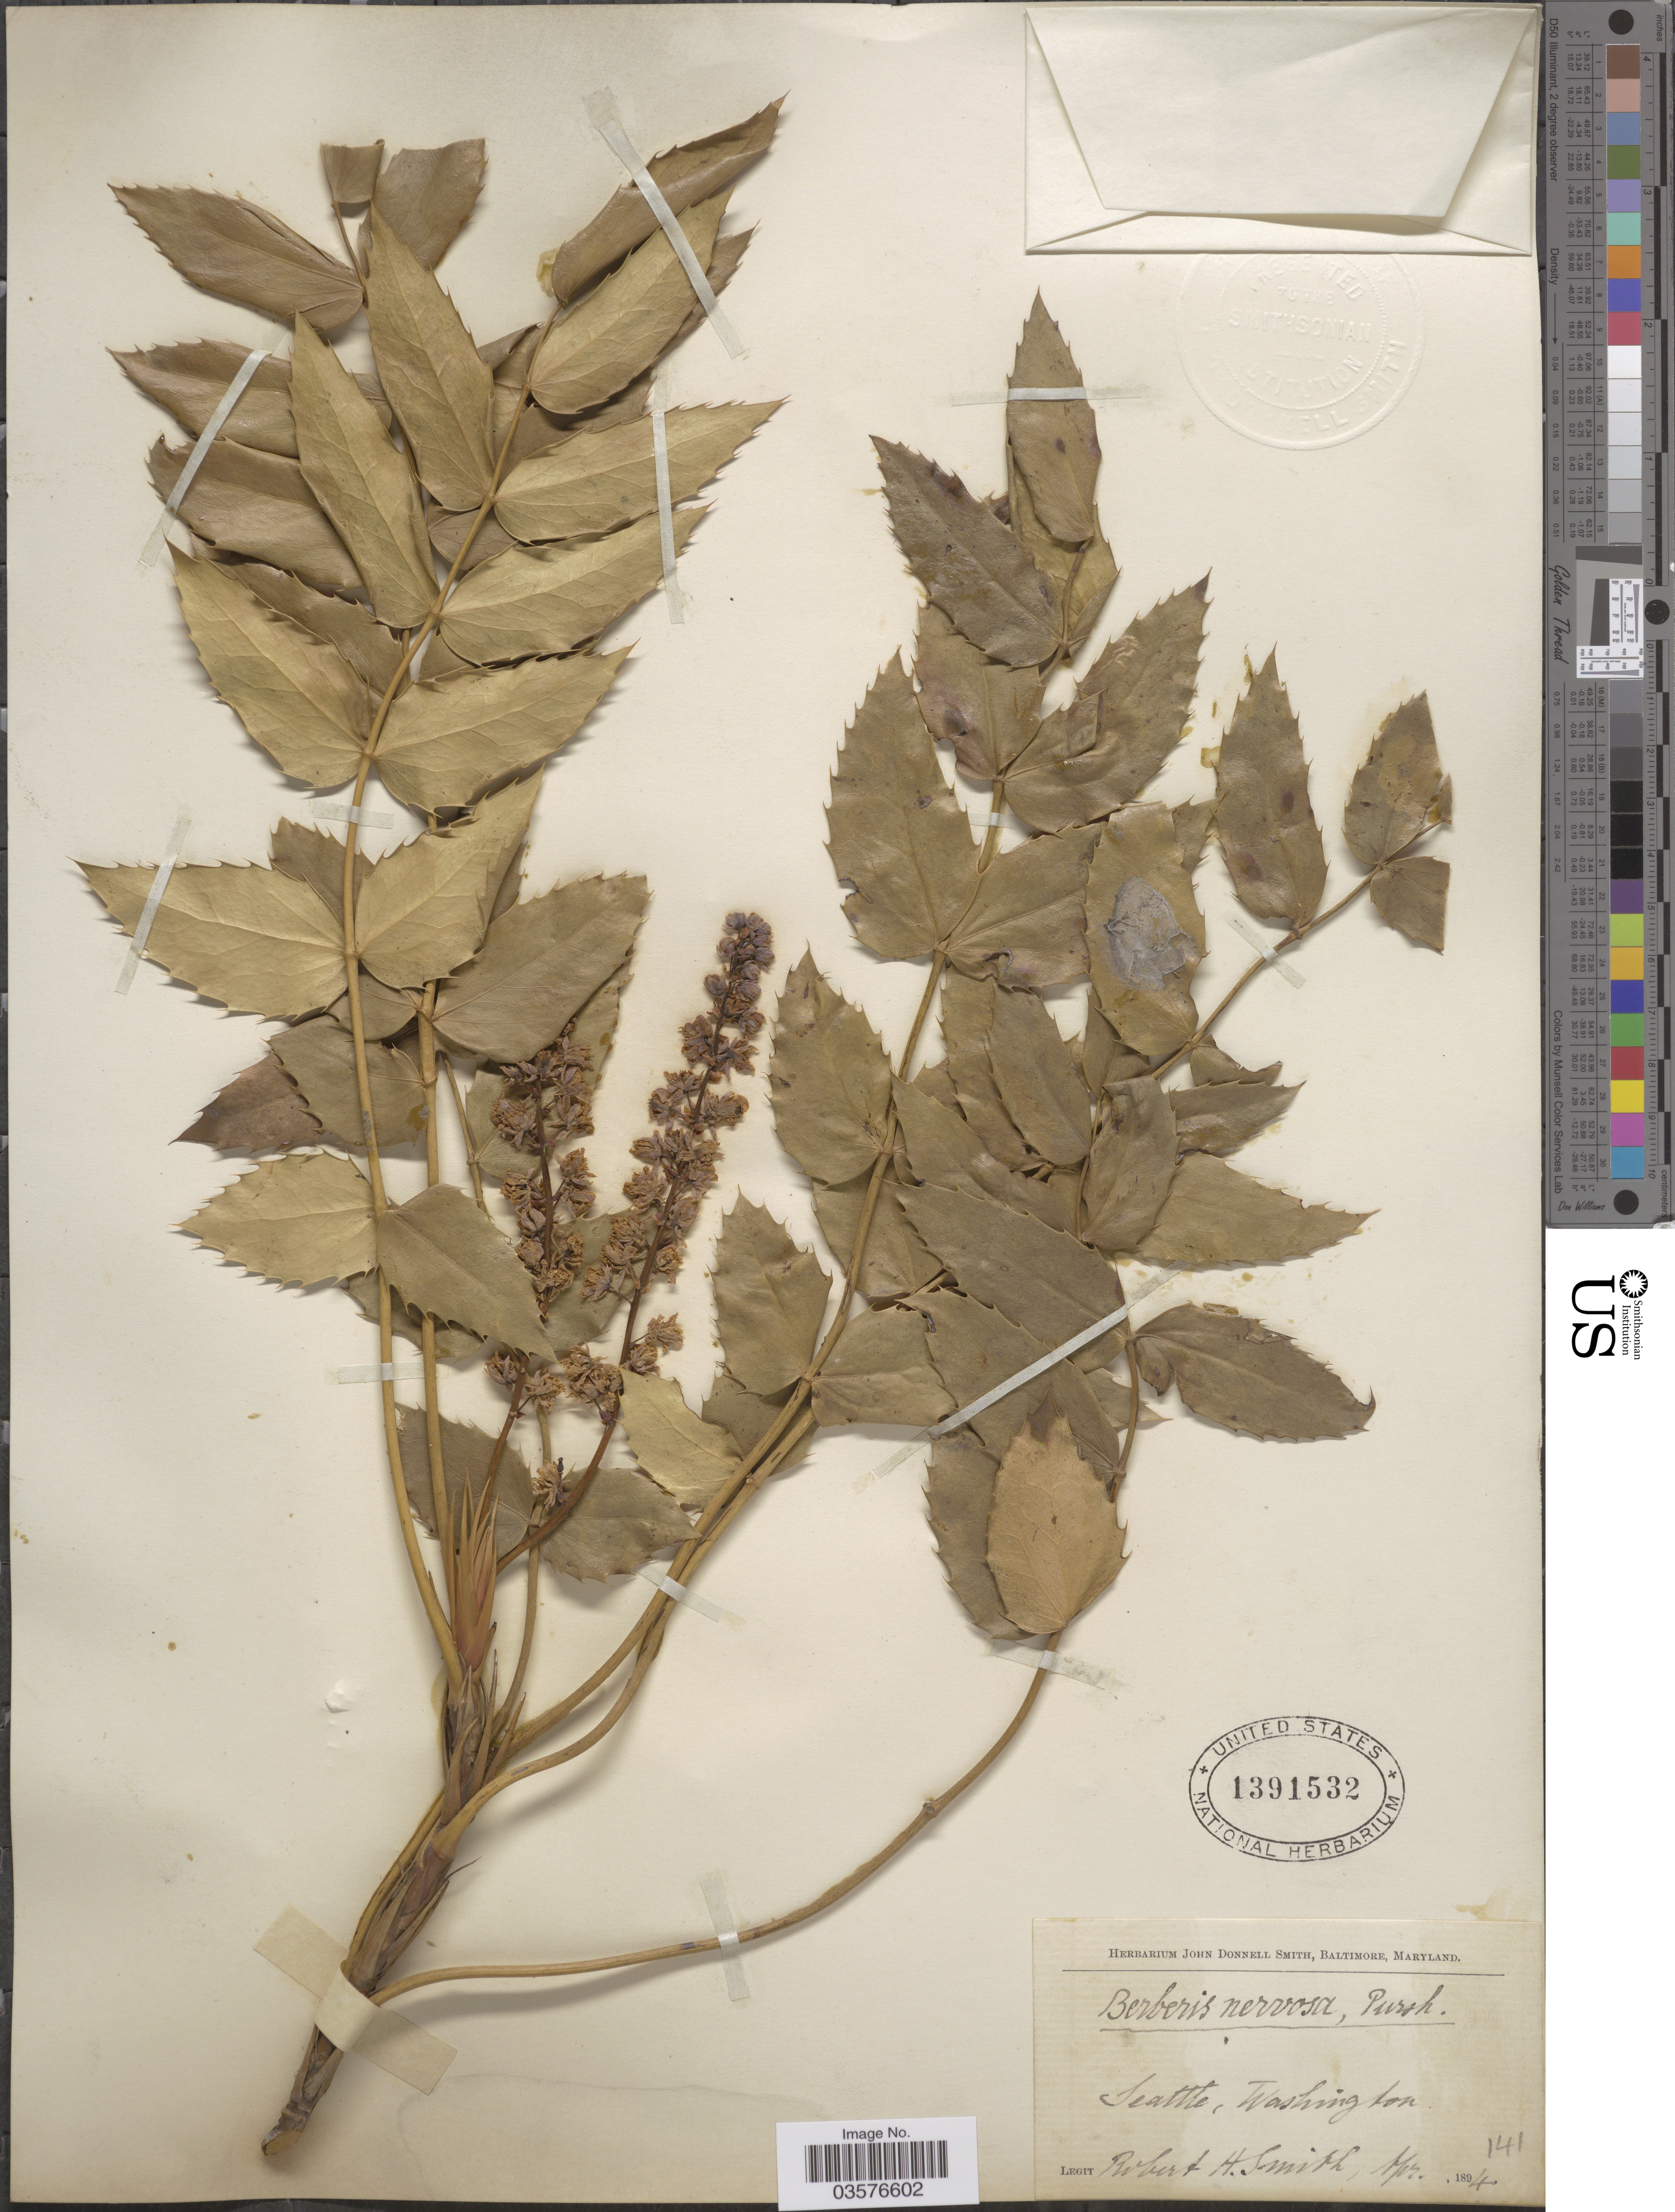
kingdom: Plantae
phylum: Tracheophyta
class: Magnoliopsida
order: Ranunculales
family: Berberidaceae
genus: Mahonia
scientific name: Mahonia nervosa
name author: (Pursh) Nutt.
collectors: R. H. Smith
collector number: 141?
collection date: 1894-04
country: United States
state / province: Washington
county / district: King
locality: Seattle.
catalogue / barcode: US 1391532